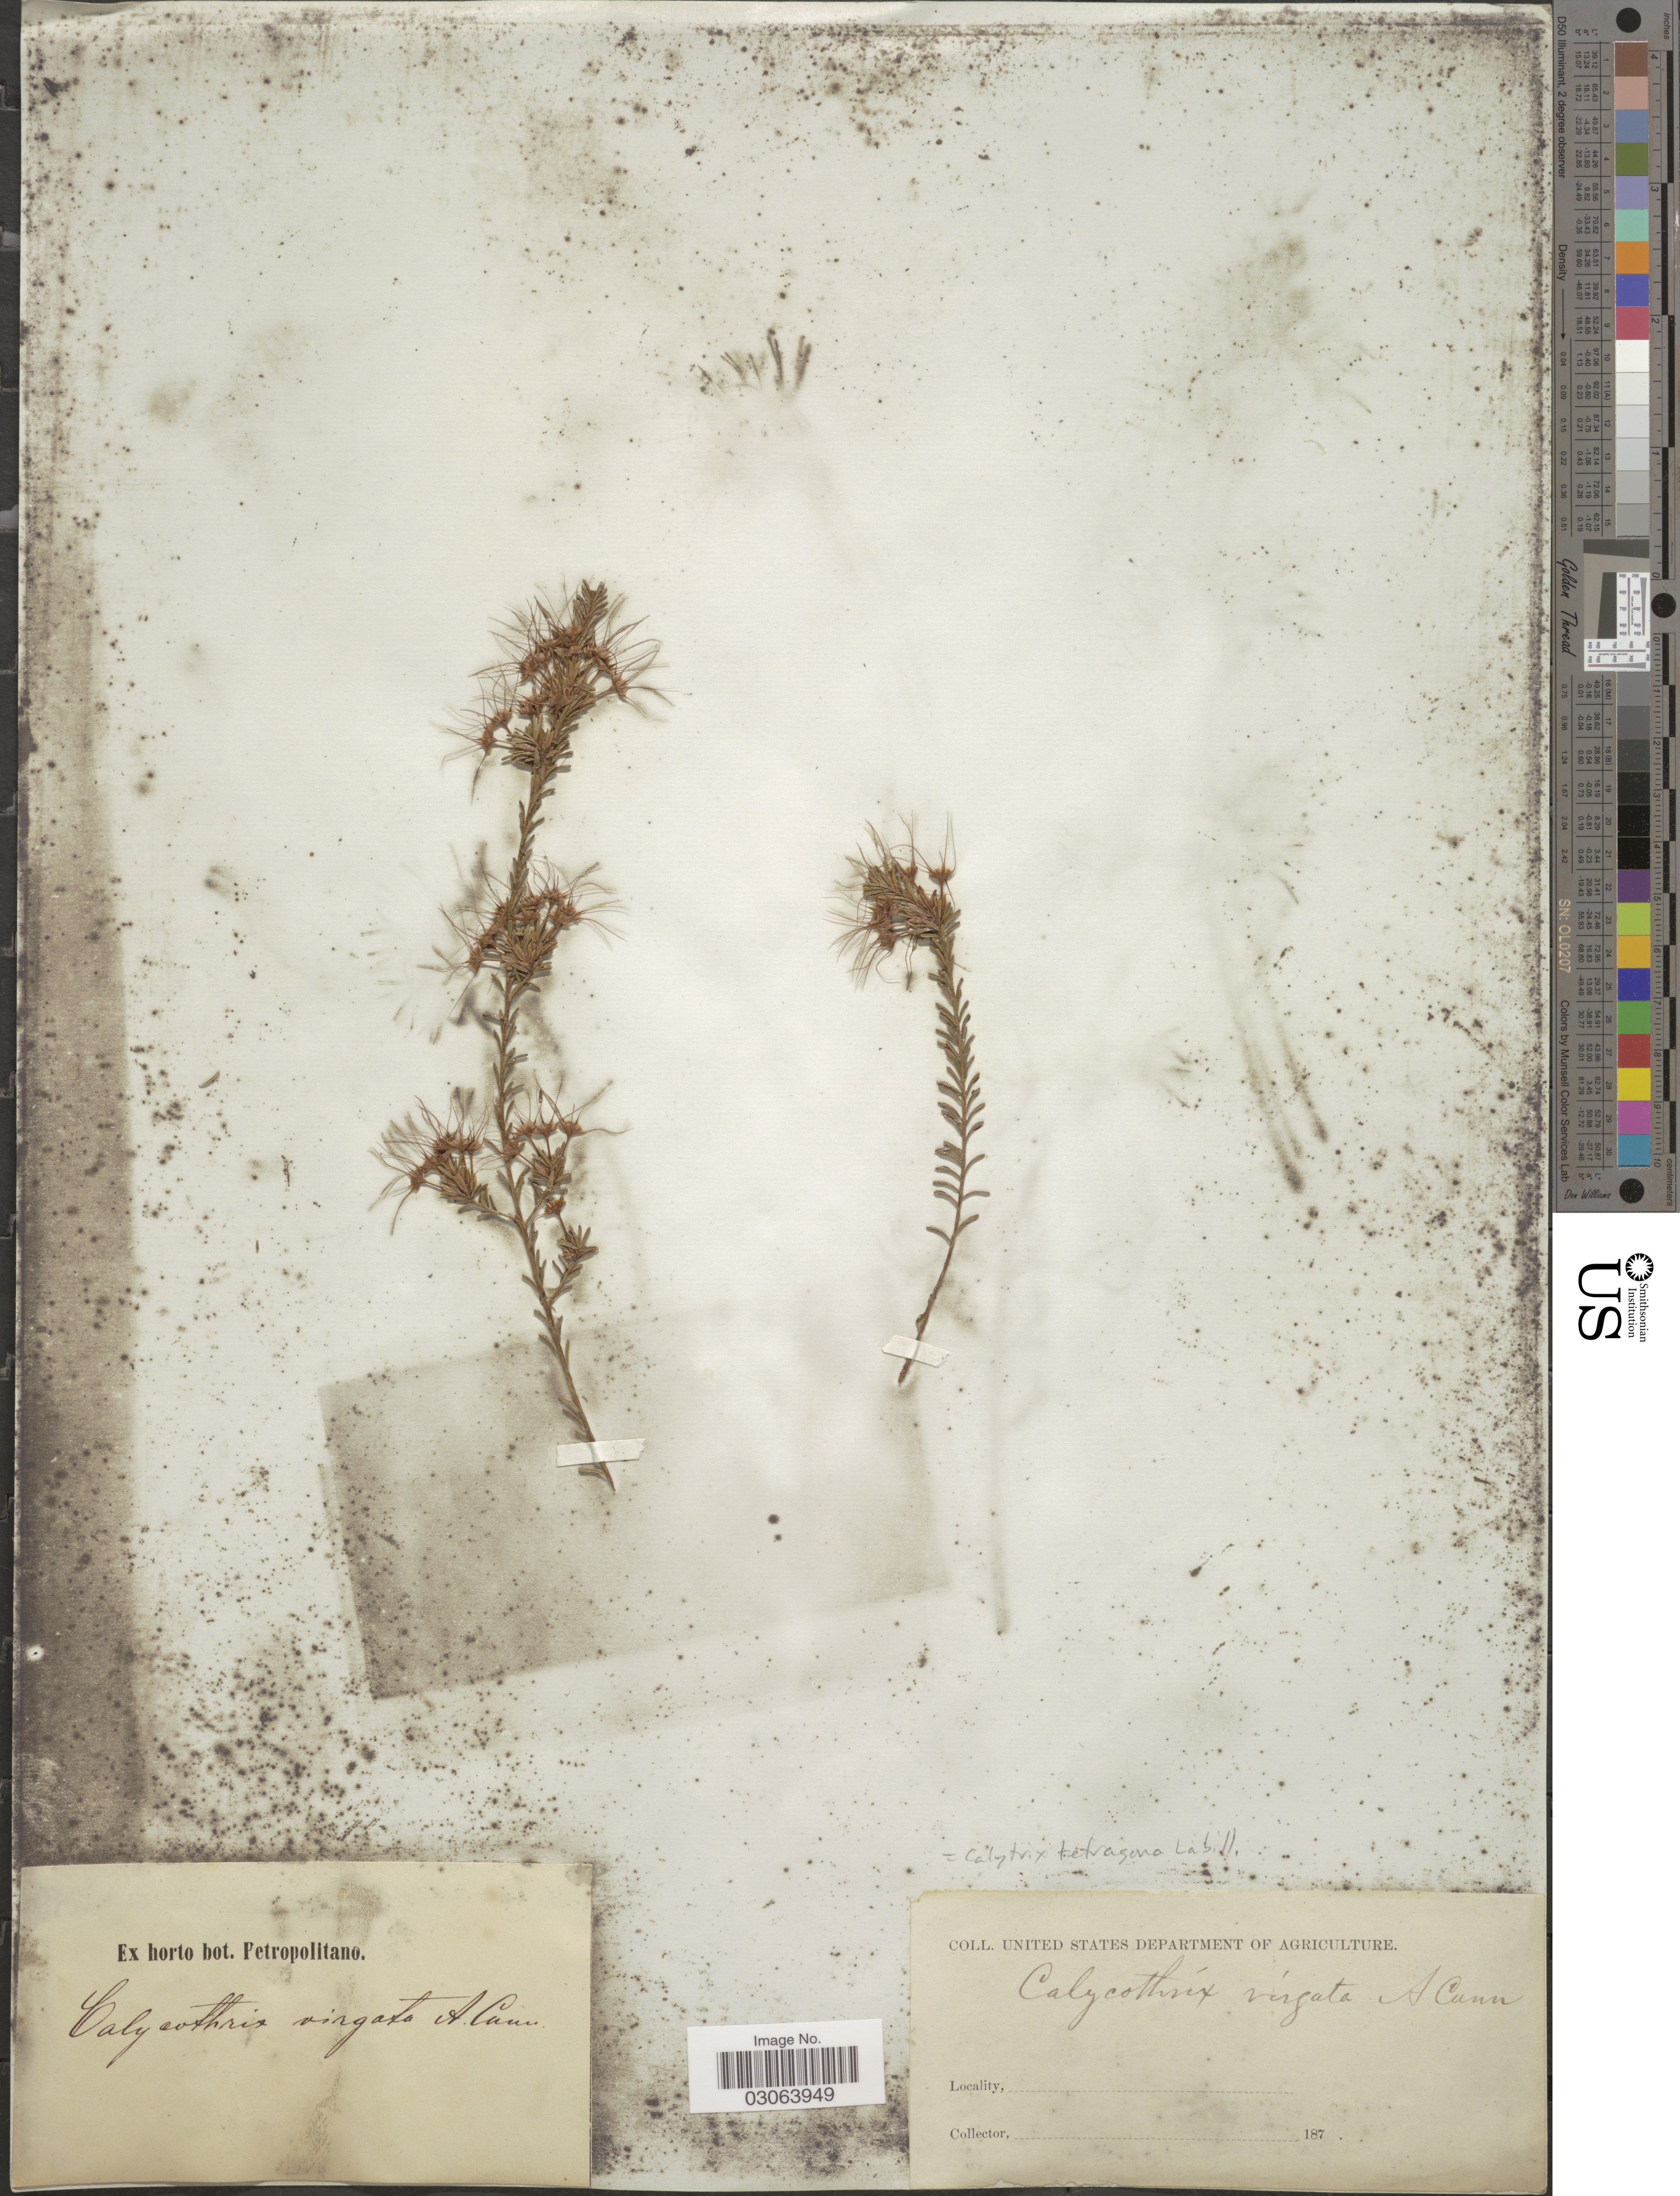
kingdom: Plantae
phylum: Tracheophyta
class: Magnoliopsida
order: Myrtales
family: Myrtaceae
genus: Calytrix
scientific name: Calytrix tetragona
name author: Labill.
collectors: ex herb. U. S. Department of Agriculture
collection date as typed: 187